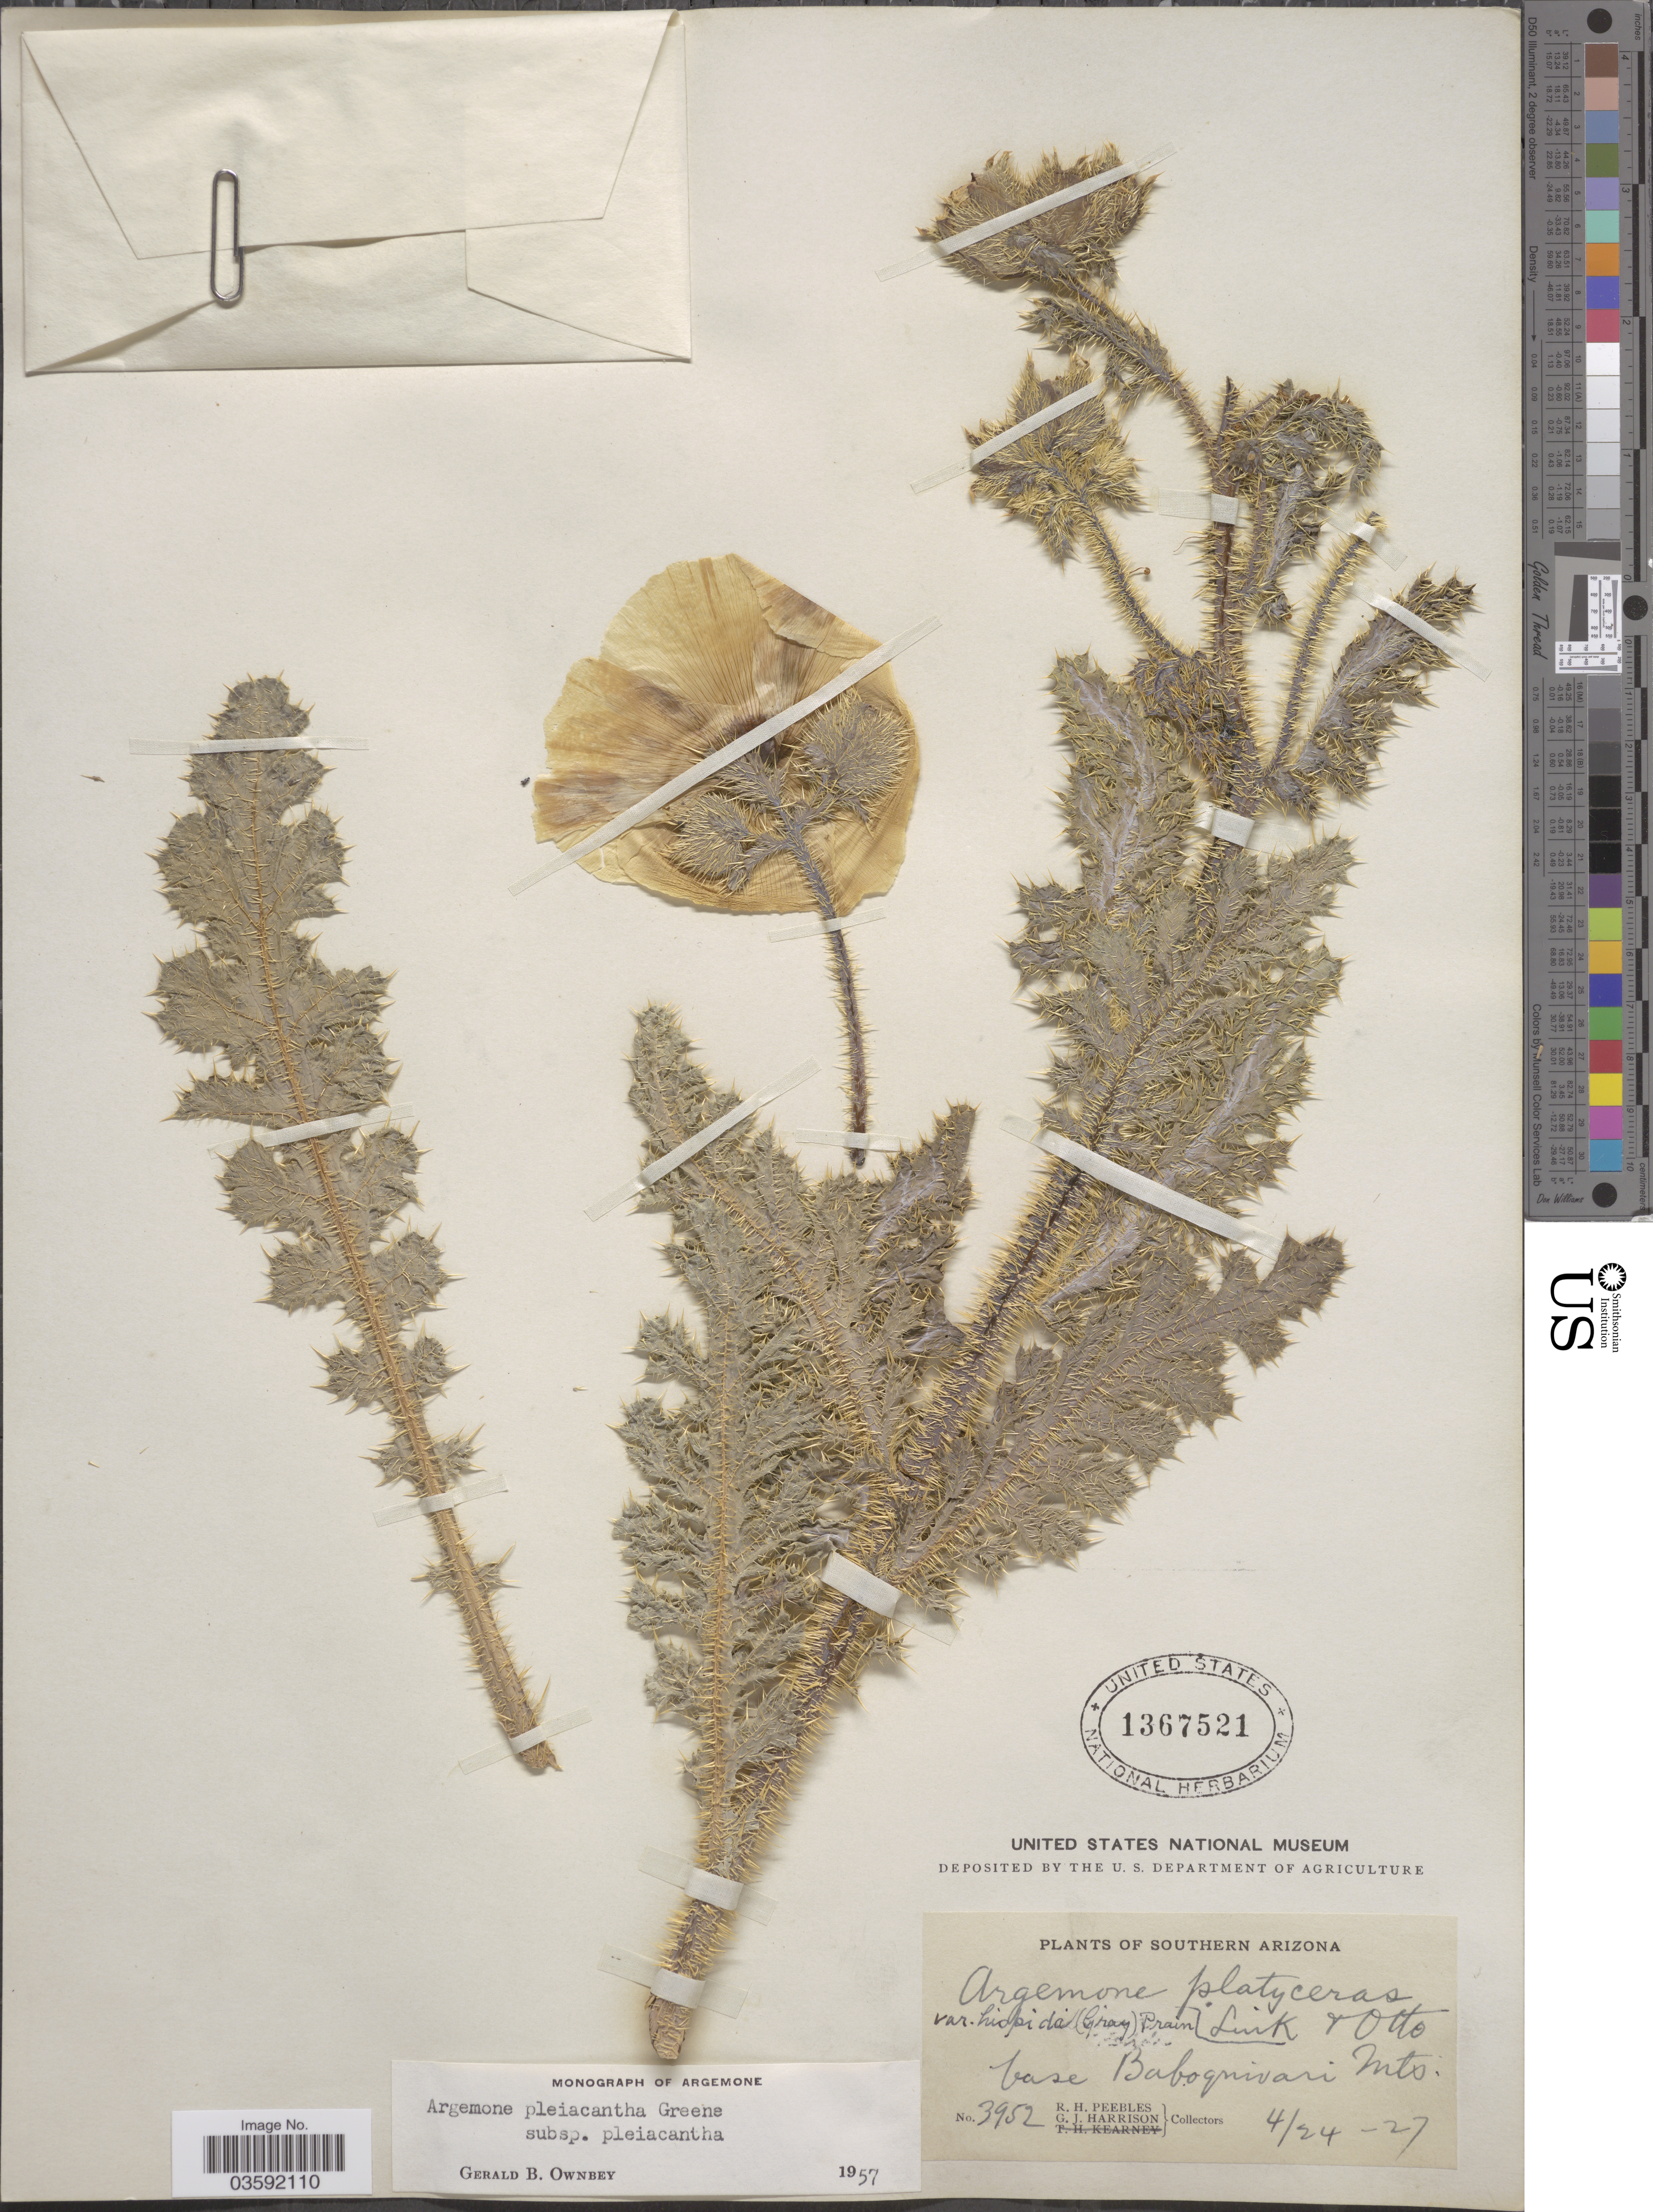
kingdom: Plantae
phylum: Tracheophyta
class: Magnoliopsida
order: Ranunculales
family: Papaveraceae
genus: Argemone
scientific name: Argemone pleiacantha subsp. pleiacantha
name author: Greene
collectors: R. H. Peebles & G. J. Harrison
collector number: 3952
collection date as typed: Transcribed d/m/y: 24/4/27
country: United States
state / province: Arizona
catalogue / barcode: US 1367521